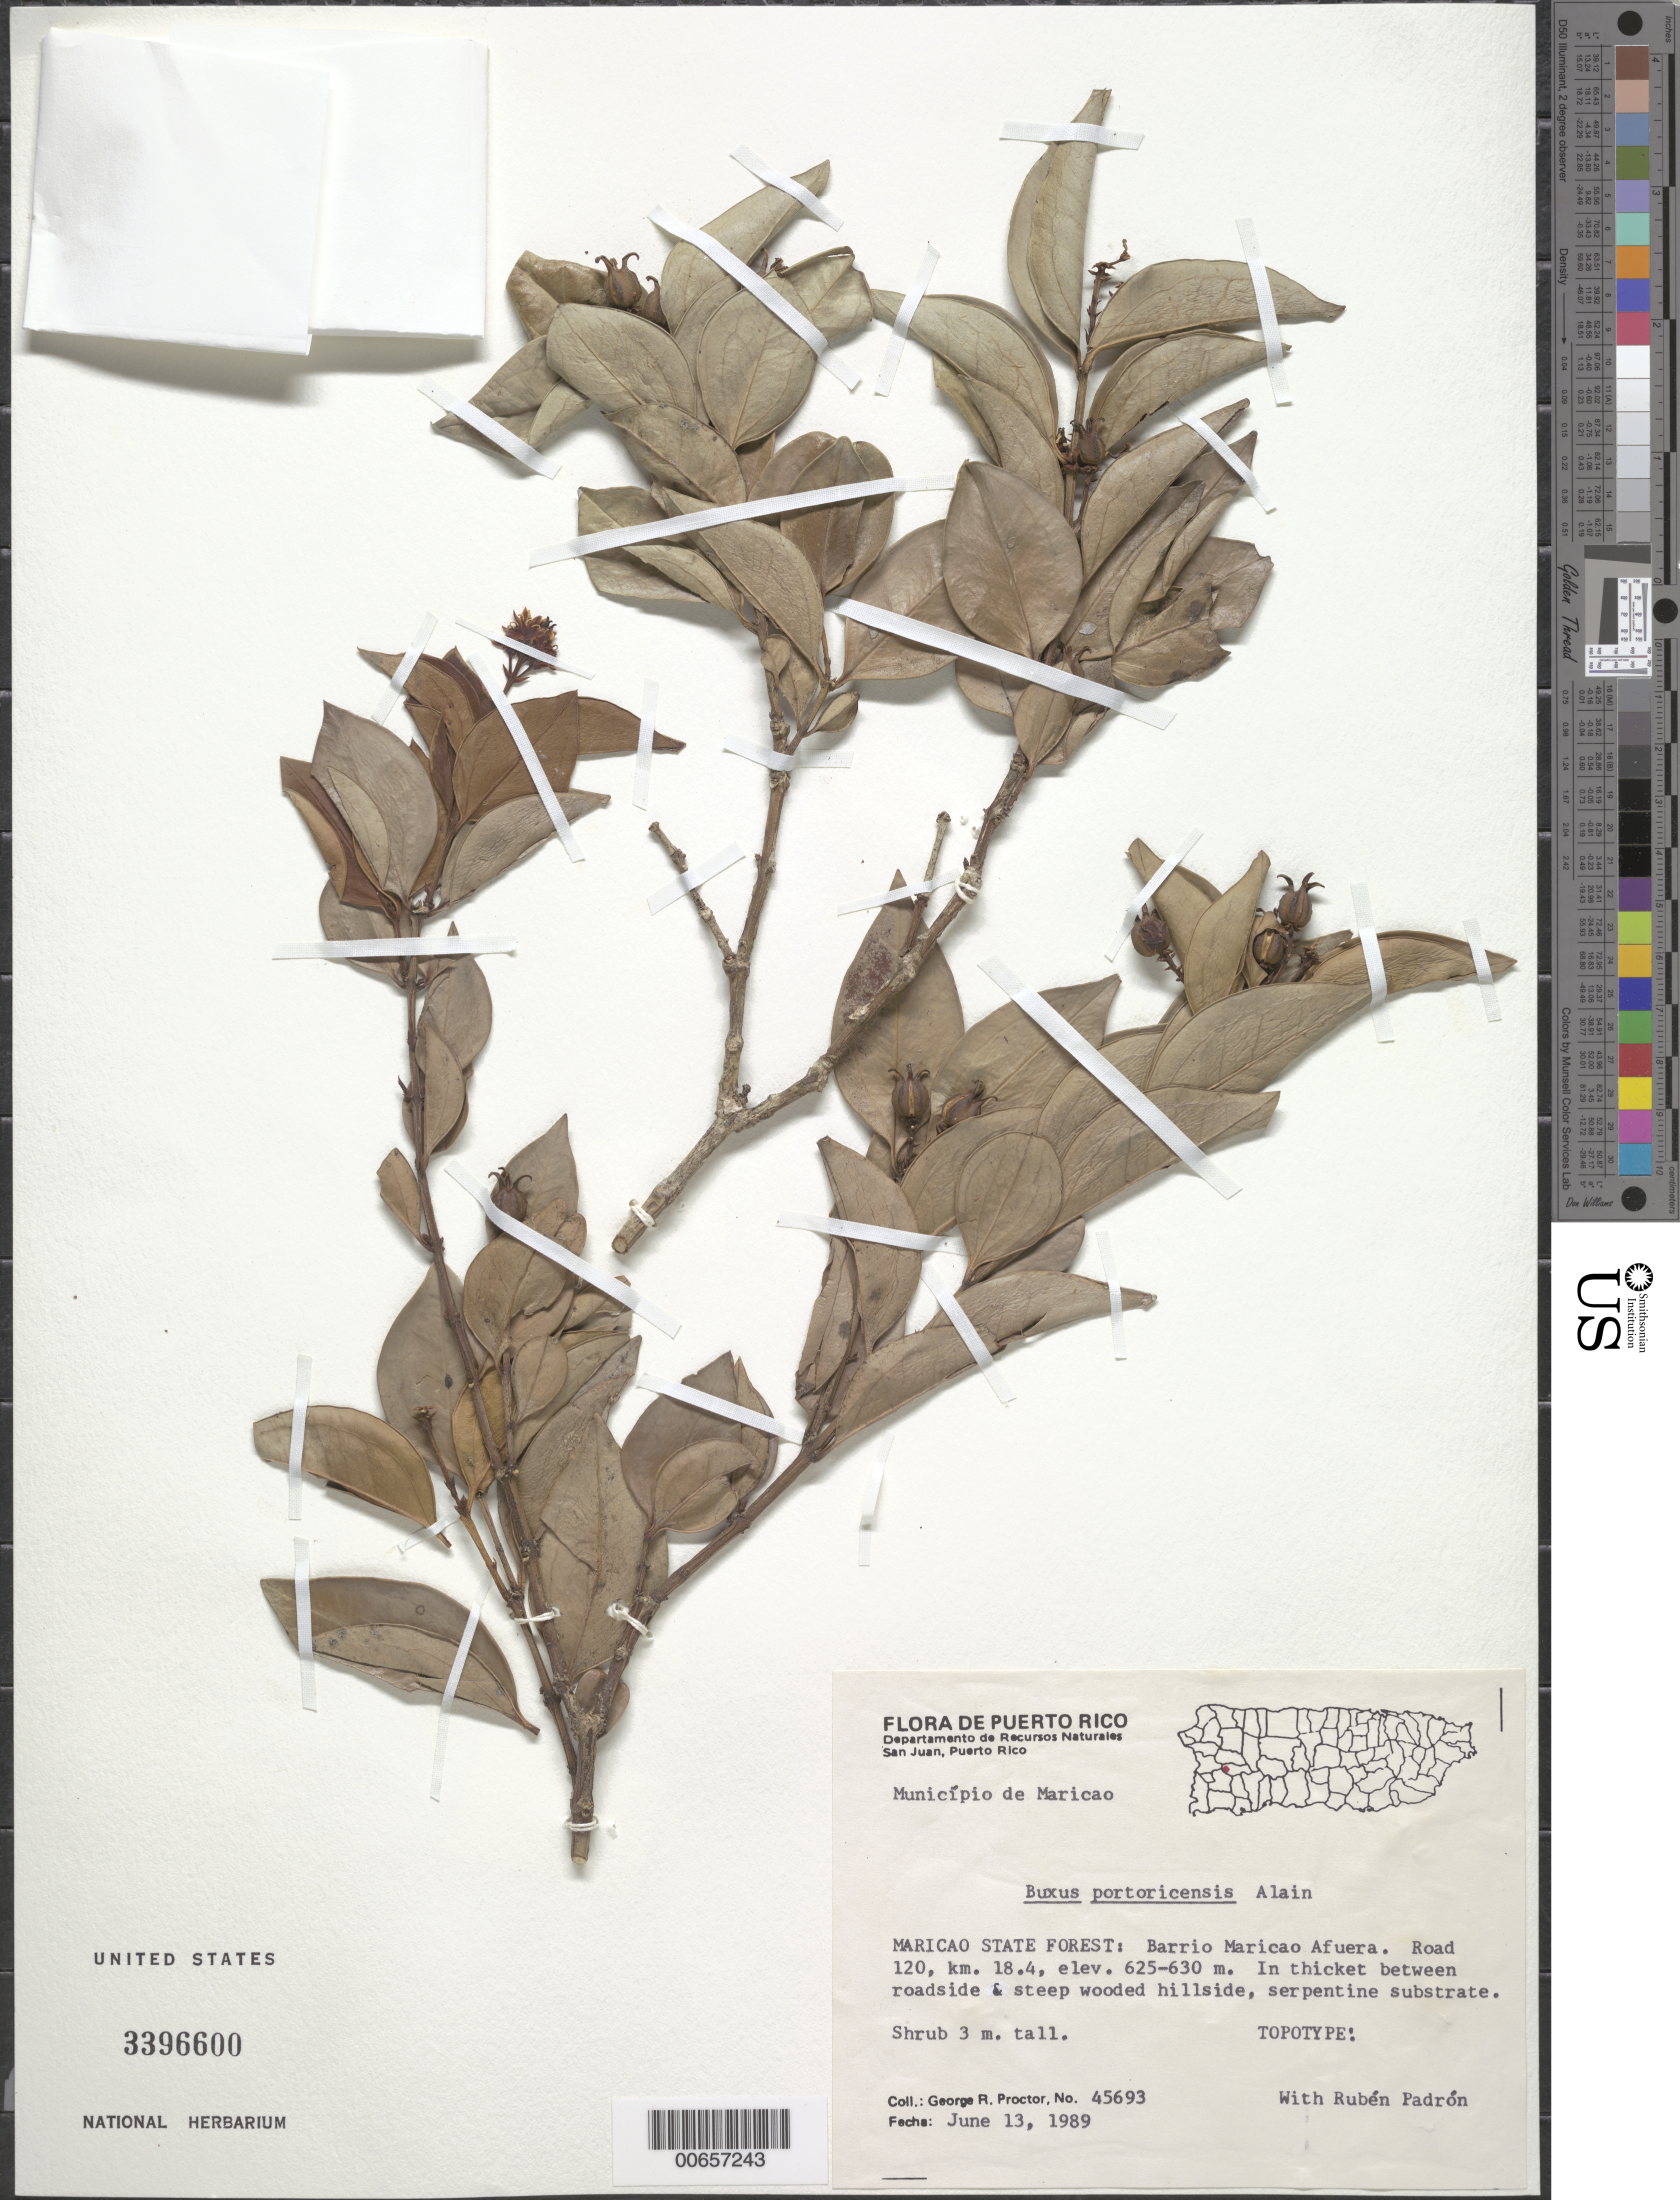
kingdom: Plantae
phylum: Tracheophyta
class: Magnoliopsida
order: Buxales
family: Buxaceae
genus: Buxus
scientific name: Buxus portoricensis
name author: Alain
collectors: G. R. Proctor & R. Padrón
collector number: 45693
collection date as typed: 13 Jun 1989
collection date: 1989-06-13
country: Puerto Rico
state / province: Maricao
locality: Maricao State Forest: Bo. Maricao Afuera, Rd 120, km 18.4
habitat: In thicket btw roadside & steep wooded hillside, serpentine substrate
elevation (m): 625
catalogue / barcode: US 3396600